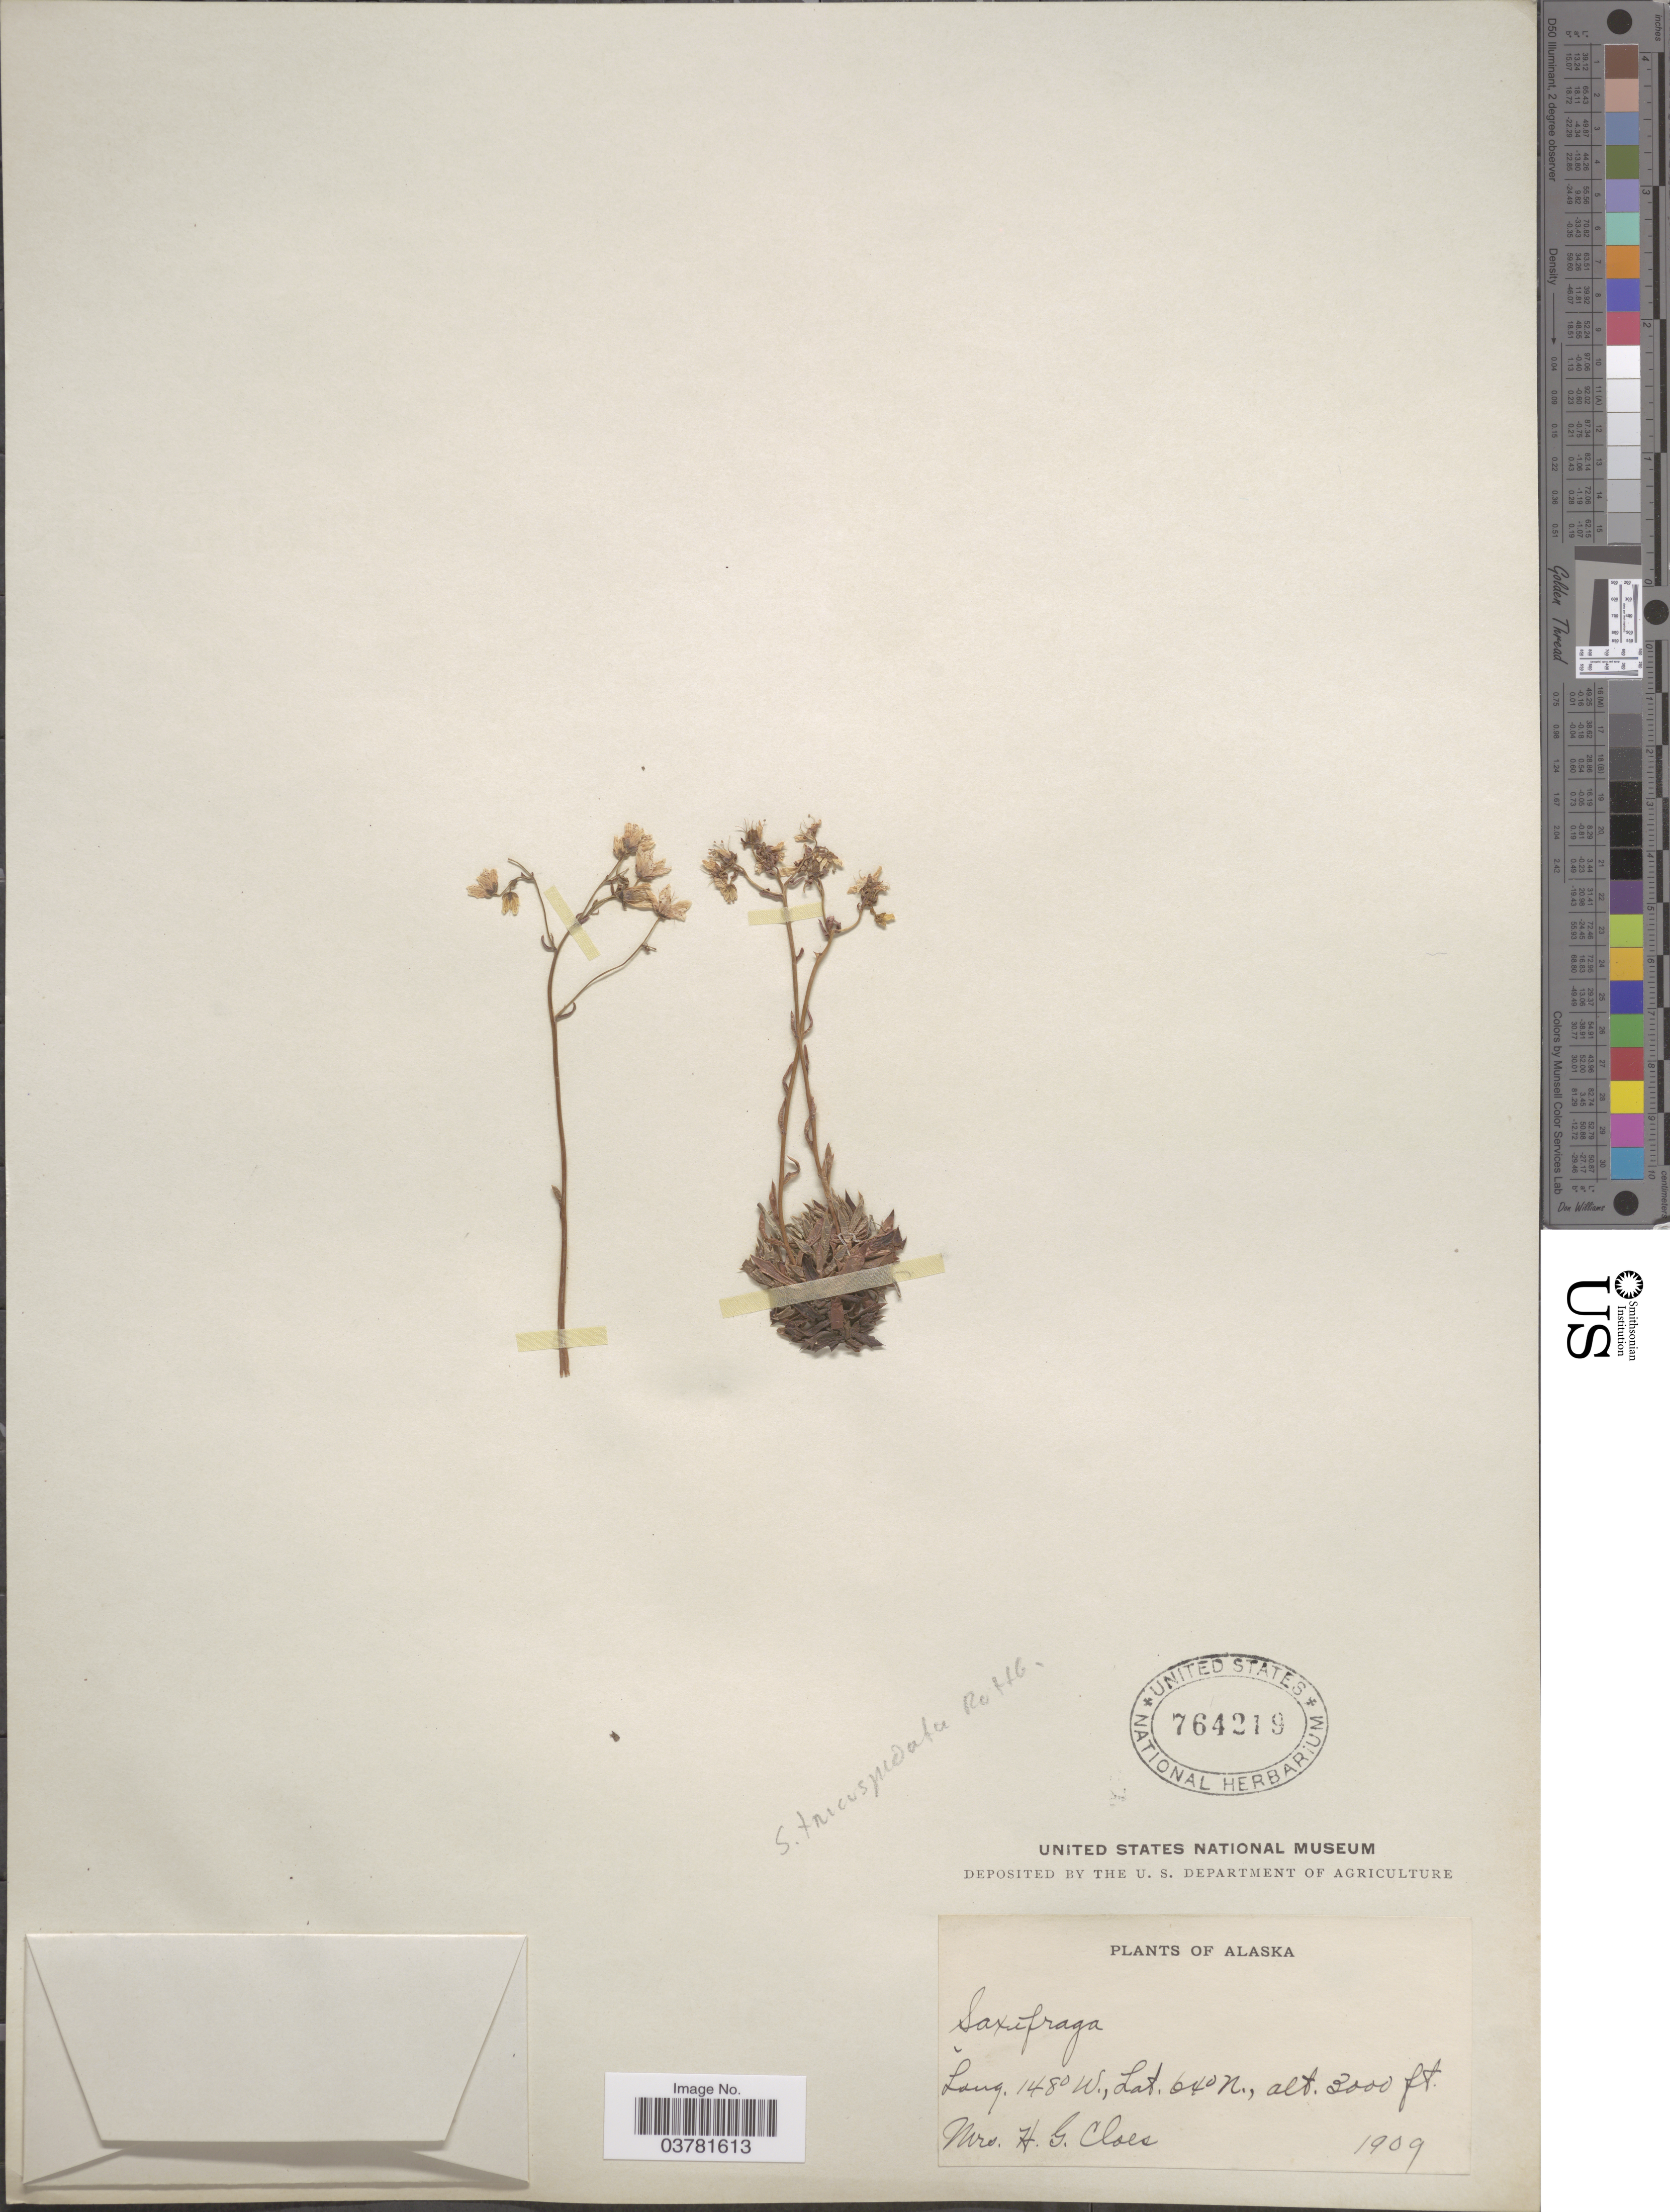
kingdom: Plantae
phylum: Tracheophyta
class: Magnoliopsida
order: Saxifragales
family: Saxifragaceae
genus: Saxifraga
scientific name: Saxifraga tricuspidata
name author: Rottb.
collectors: H. Cloes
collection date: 1909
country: United States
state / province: Alaska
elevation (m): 914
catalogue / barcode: US 764219